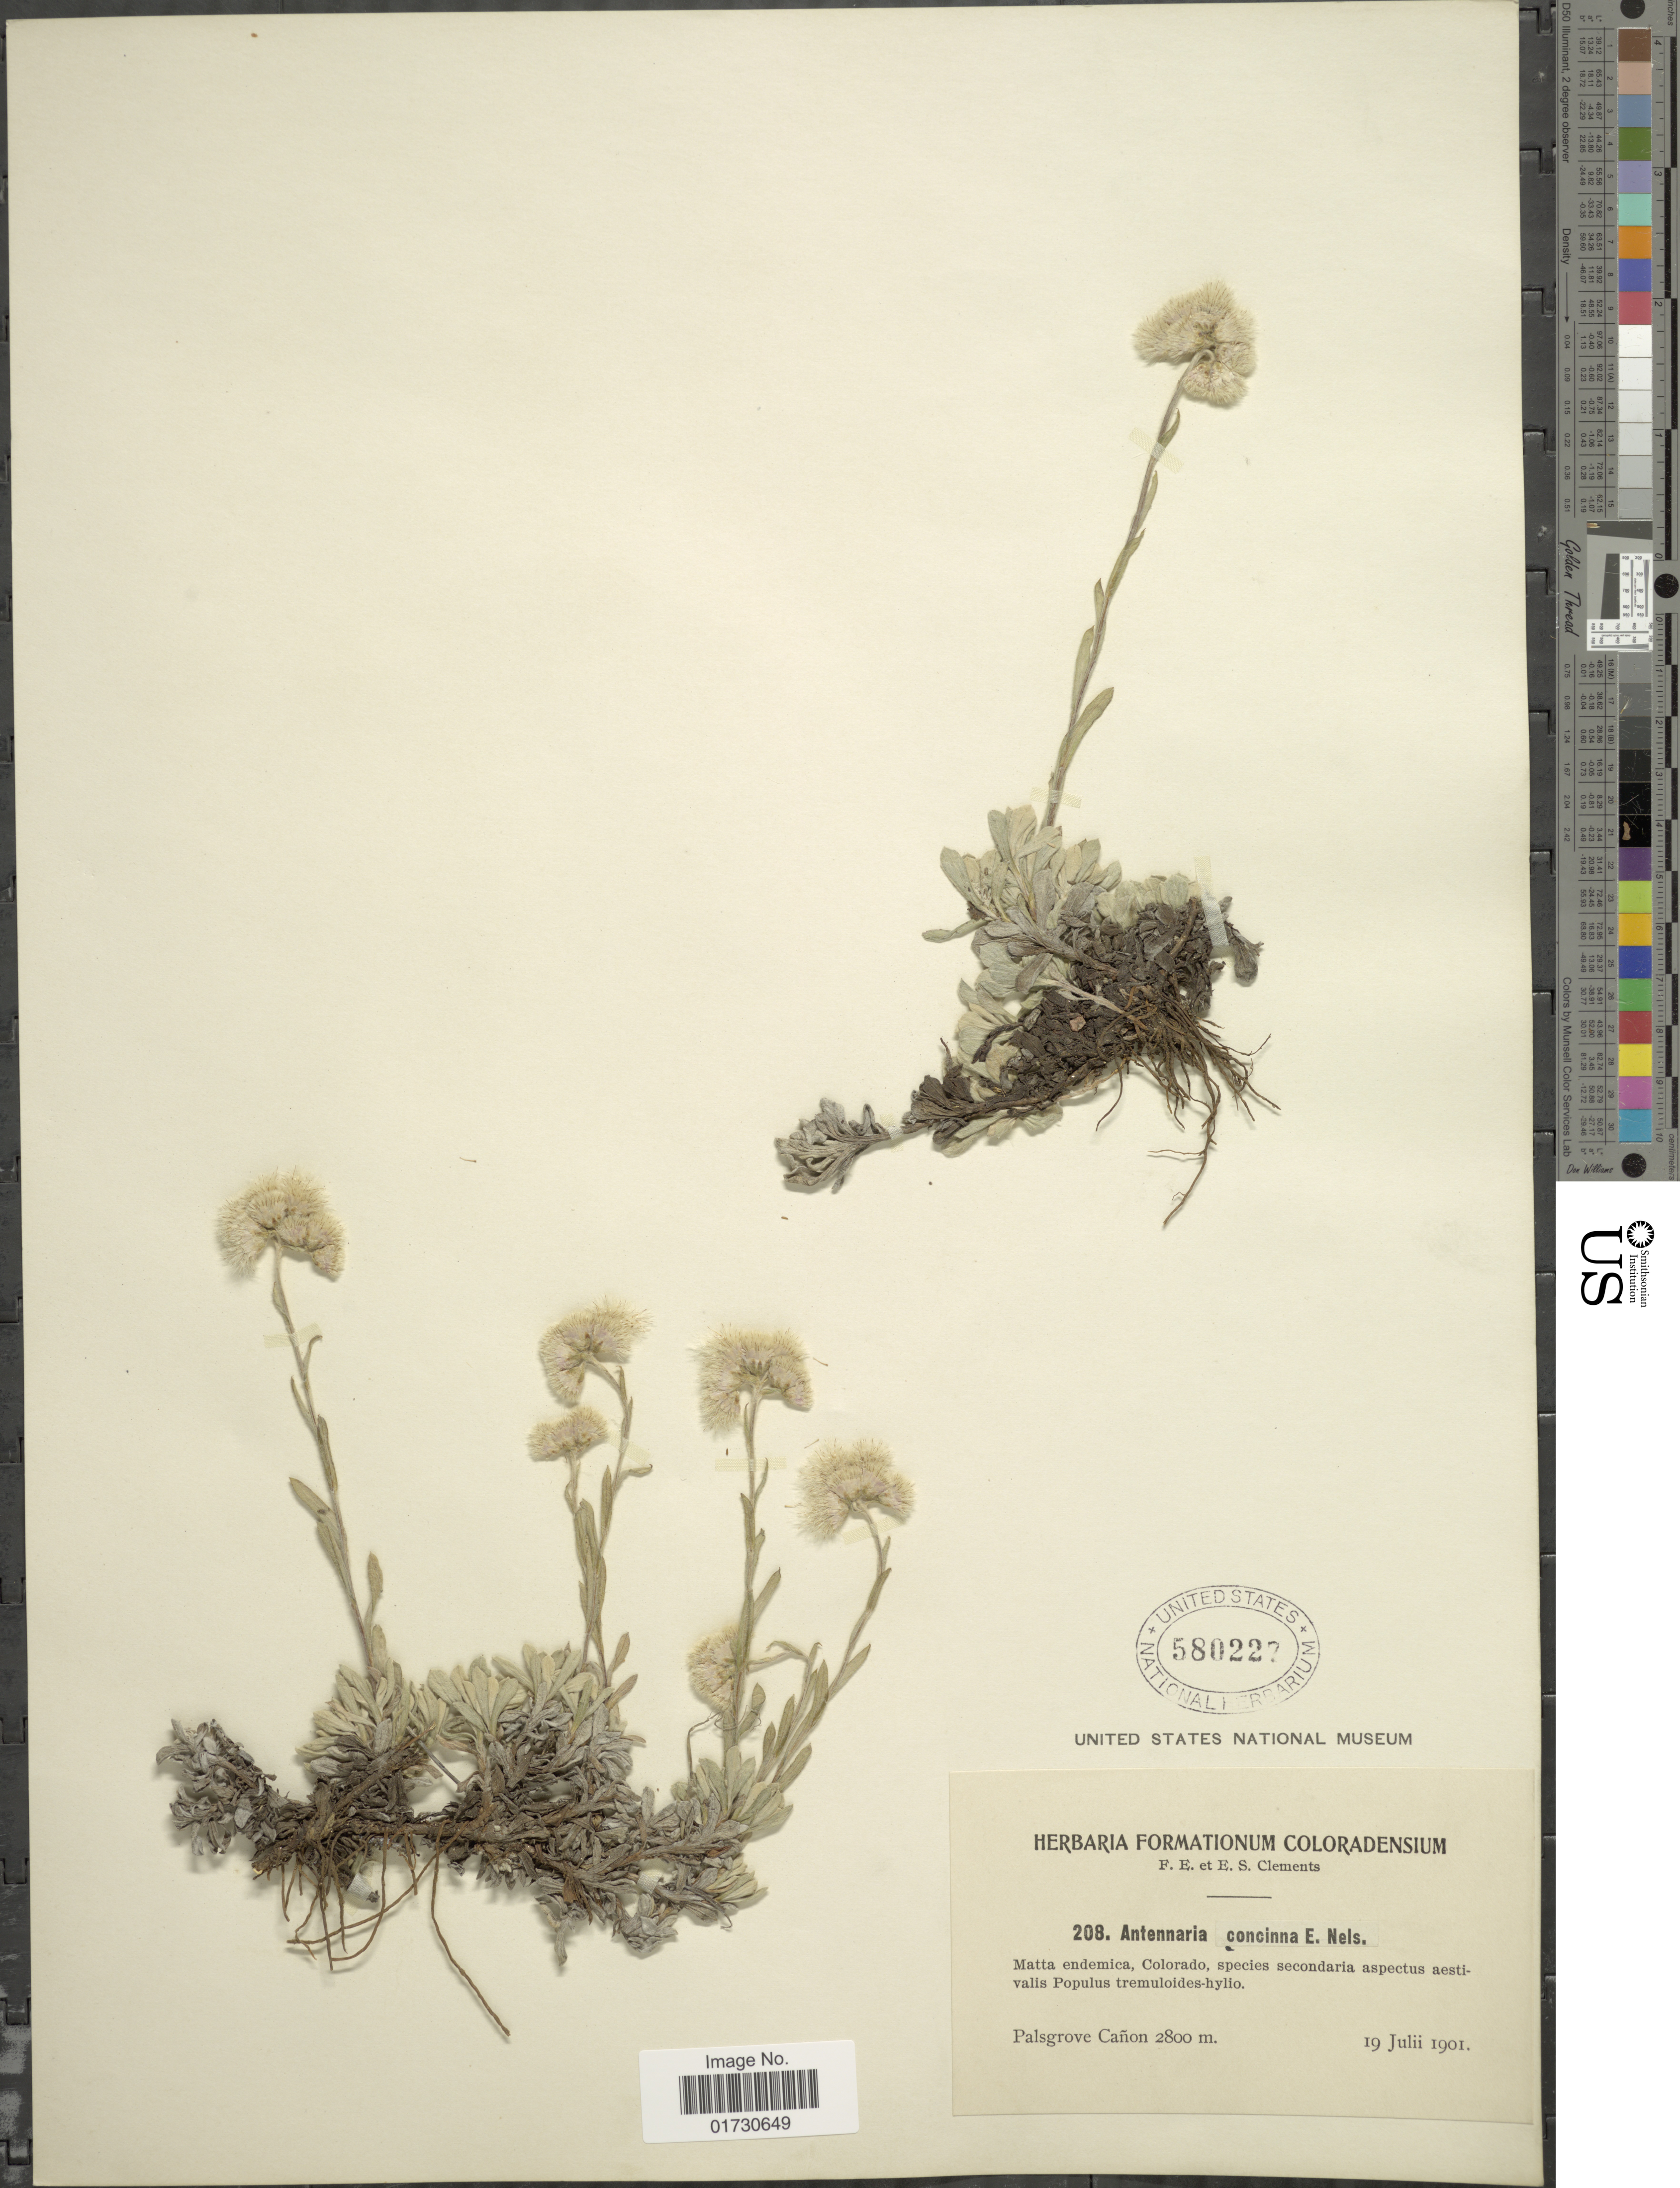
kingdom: Plantae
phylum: Tracheophyta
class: Magnoliopsida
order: Asterales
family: Asteraceae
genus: Antennaria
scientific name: Antennaria concinna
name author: E.E. Nelson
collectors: F. E. Clements & E. S. Clements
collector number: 208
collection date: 1901-07-19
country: United States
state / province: Colorado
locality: Matta endemica, Colorado, Palsgrove Canon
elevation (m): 2800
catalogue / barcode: US 580227